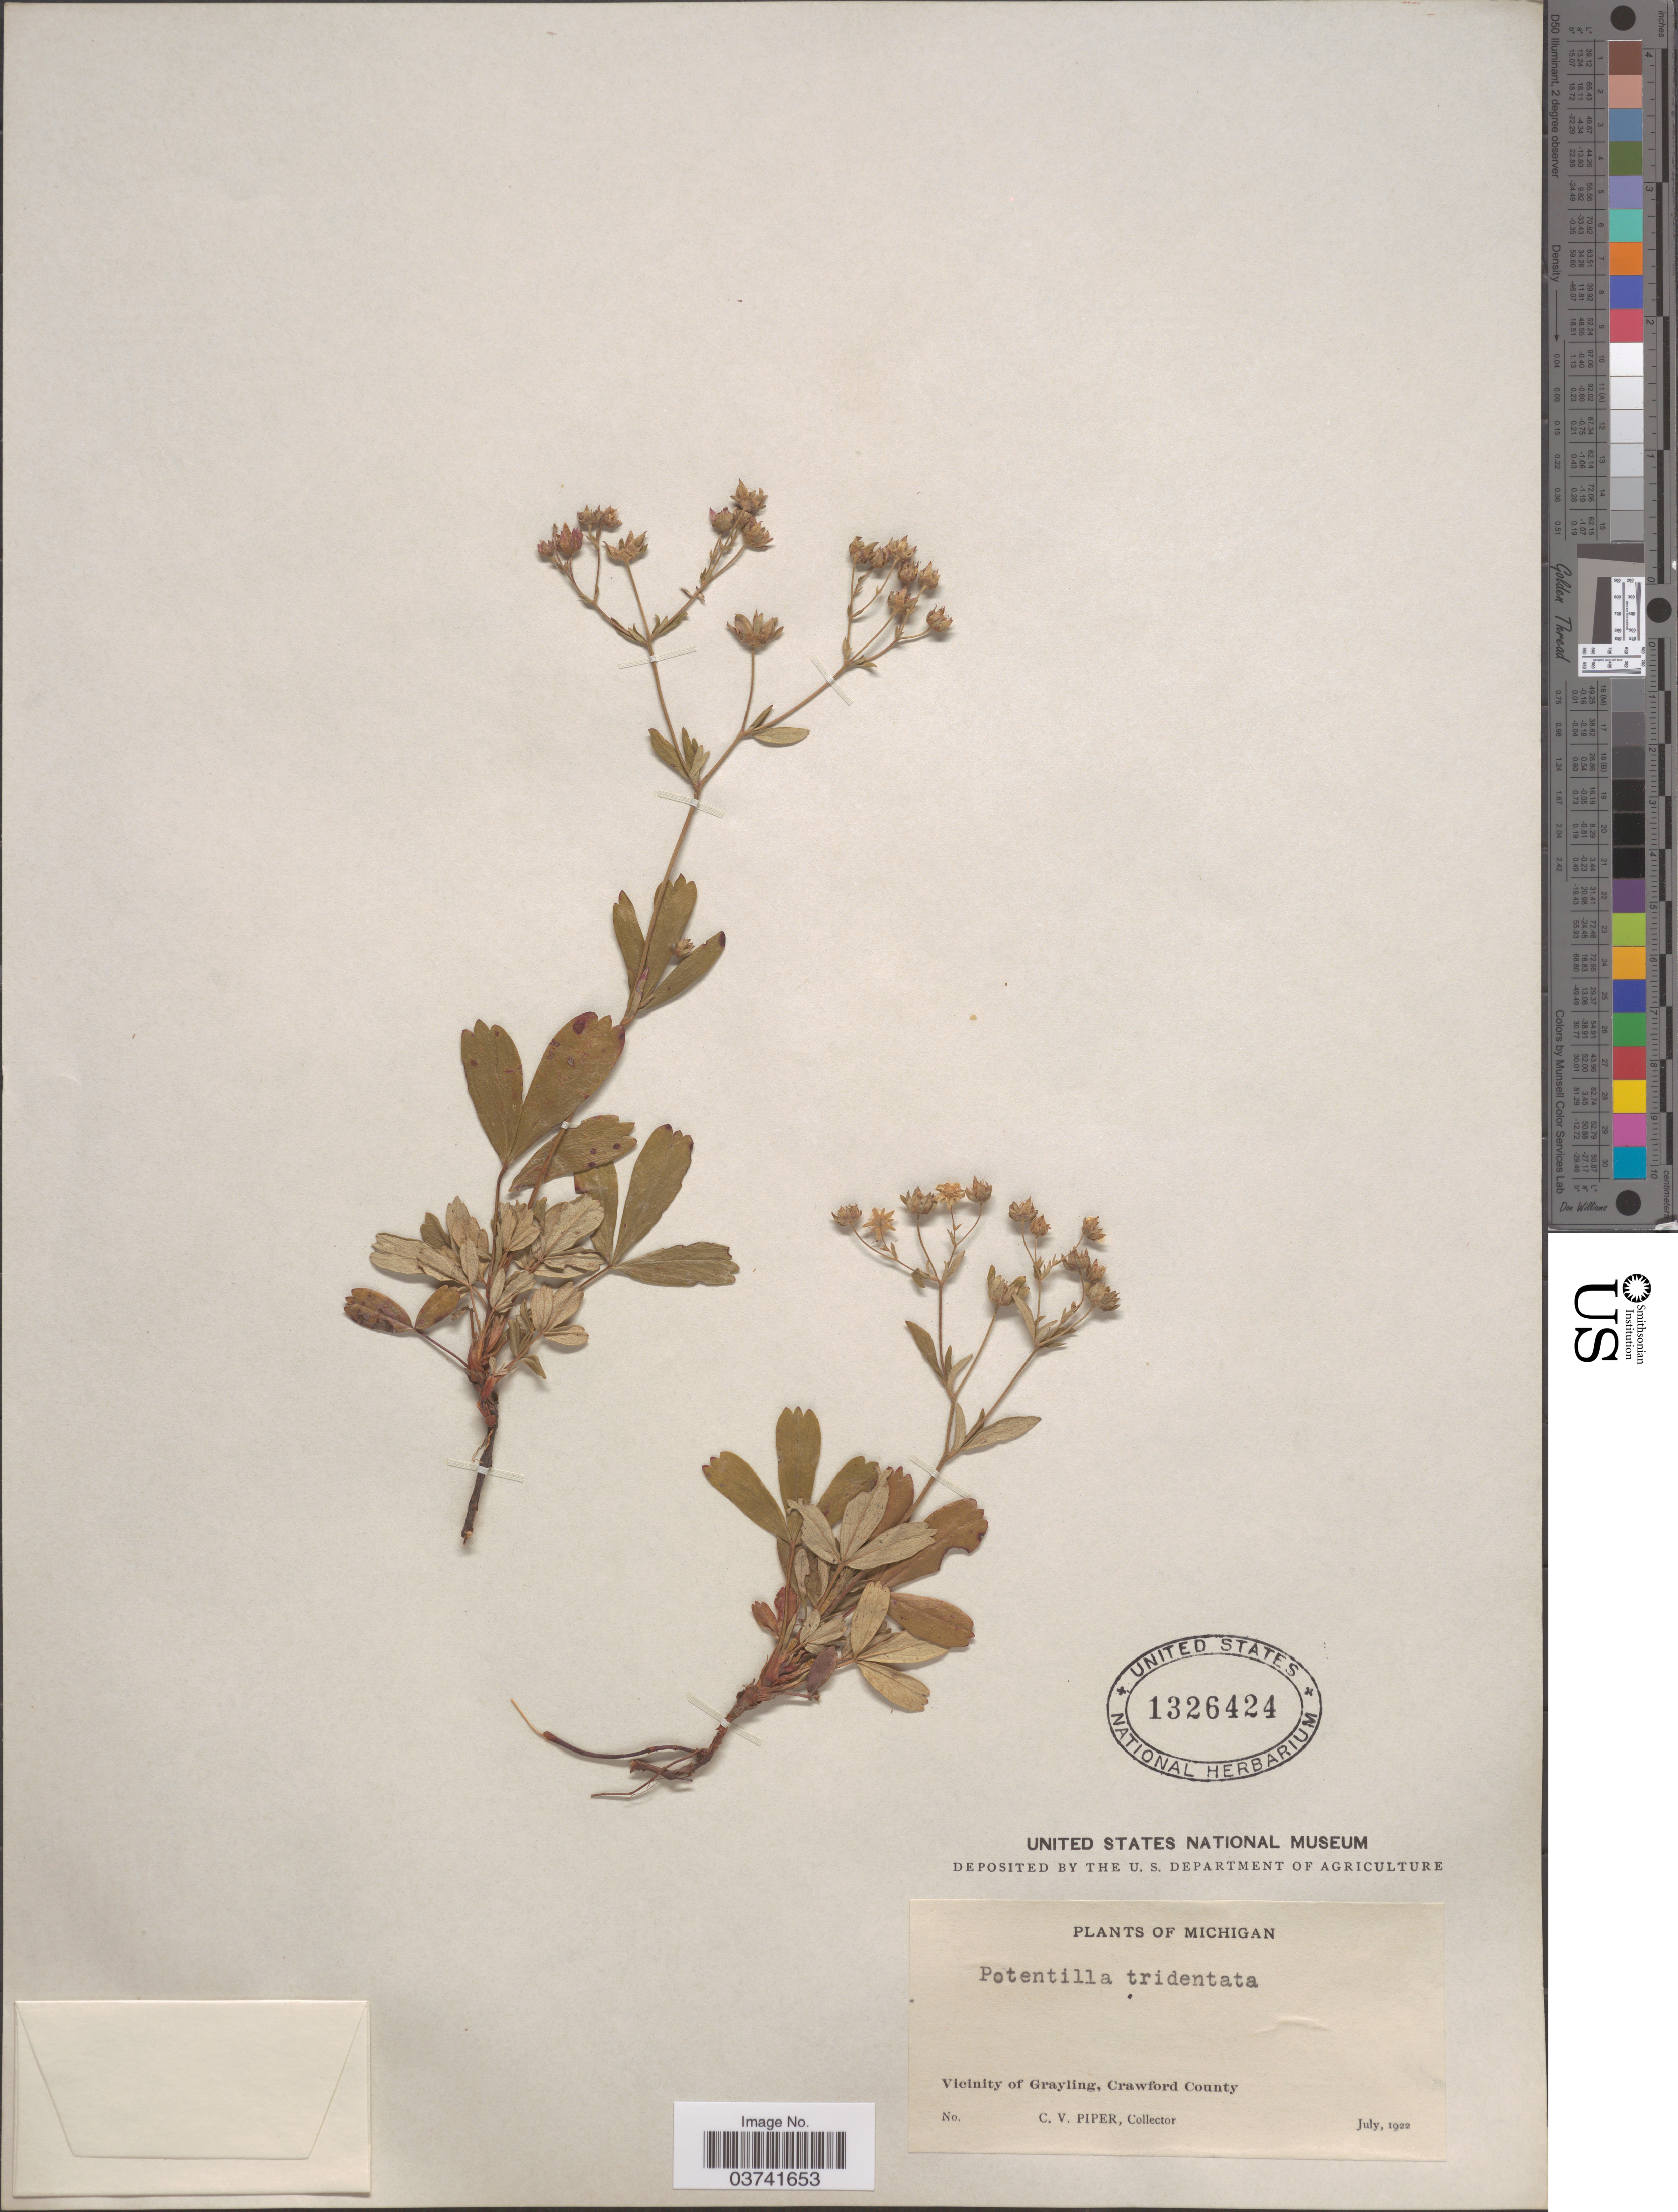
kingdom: Plantae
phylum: Tracheophyta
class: Magnoliopsida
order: Rosales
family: Rosaceae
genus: Potentilla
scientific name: Potentilla tridentata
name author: Aiton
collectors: C. V. Piper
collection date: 1922-07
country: United States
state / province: Michigan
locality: Vicinity of Grayling, Crawford County.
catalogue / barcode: US 1326424